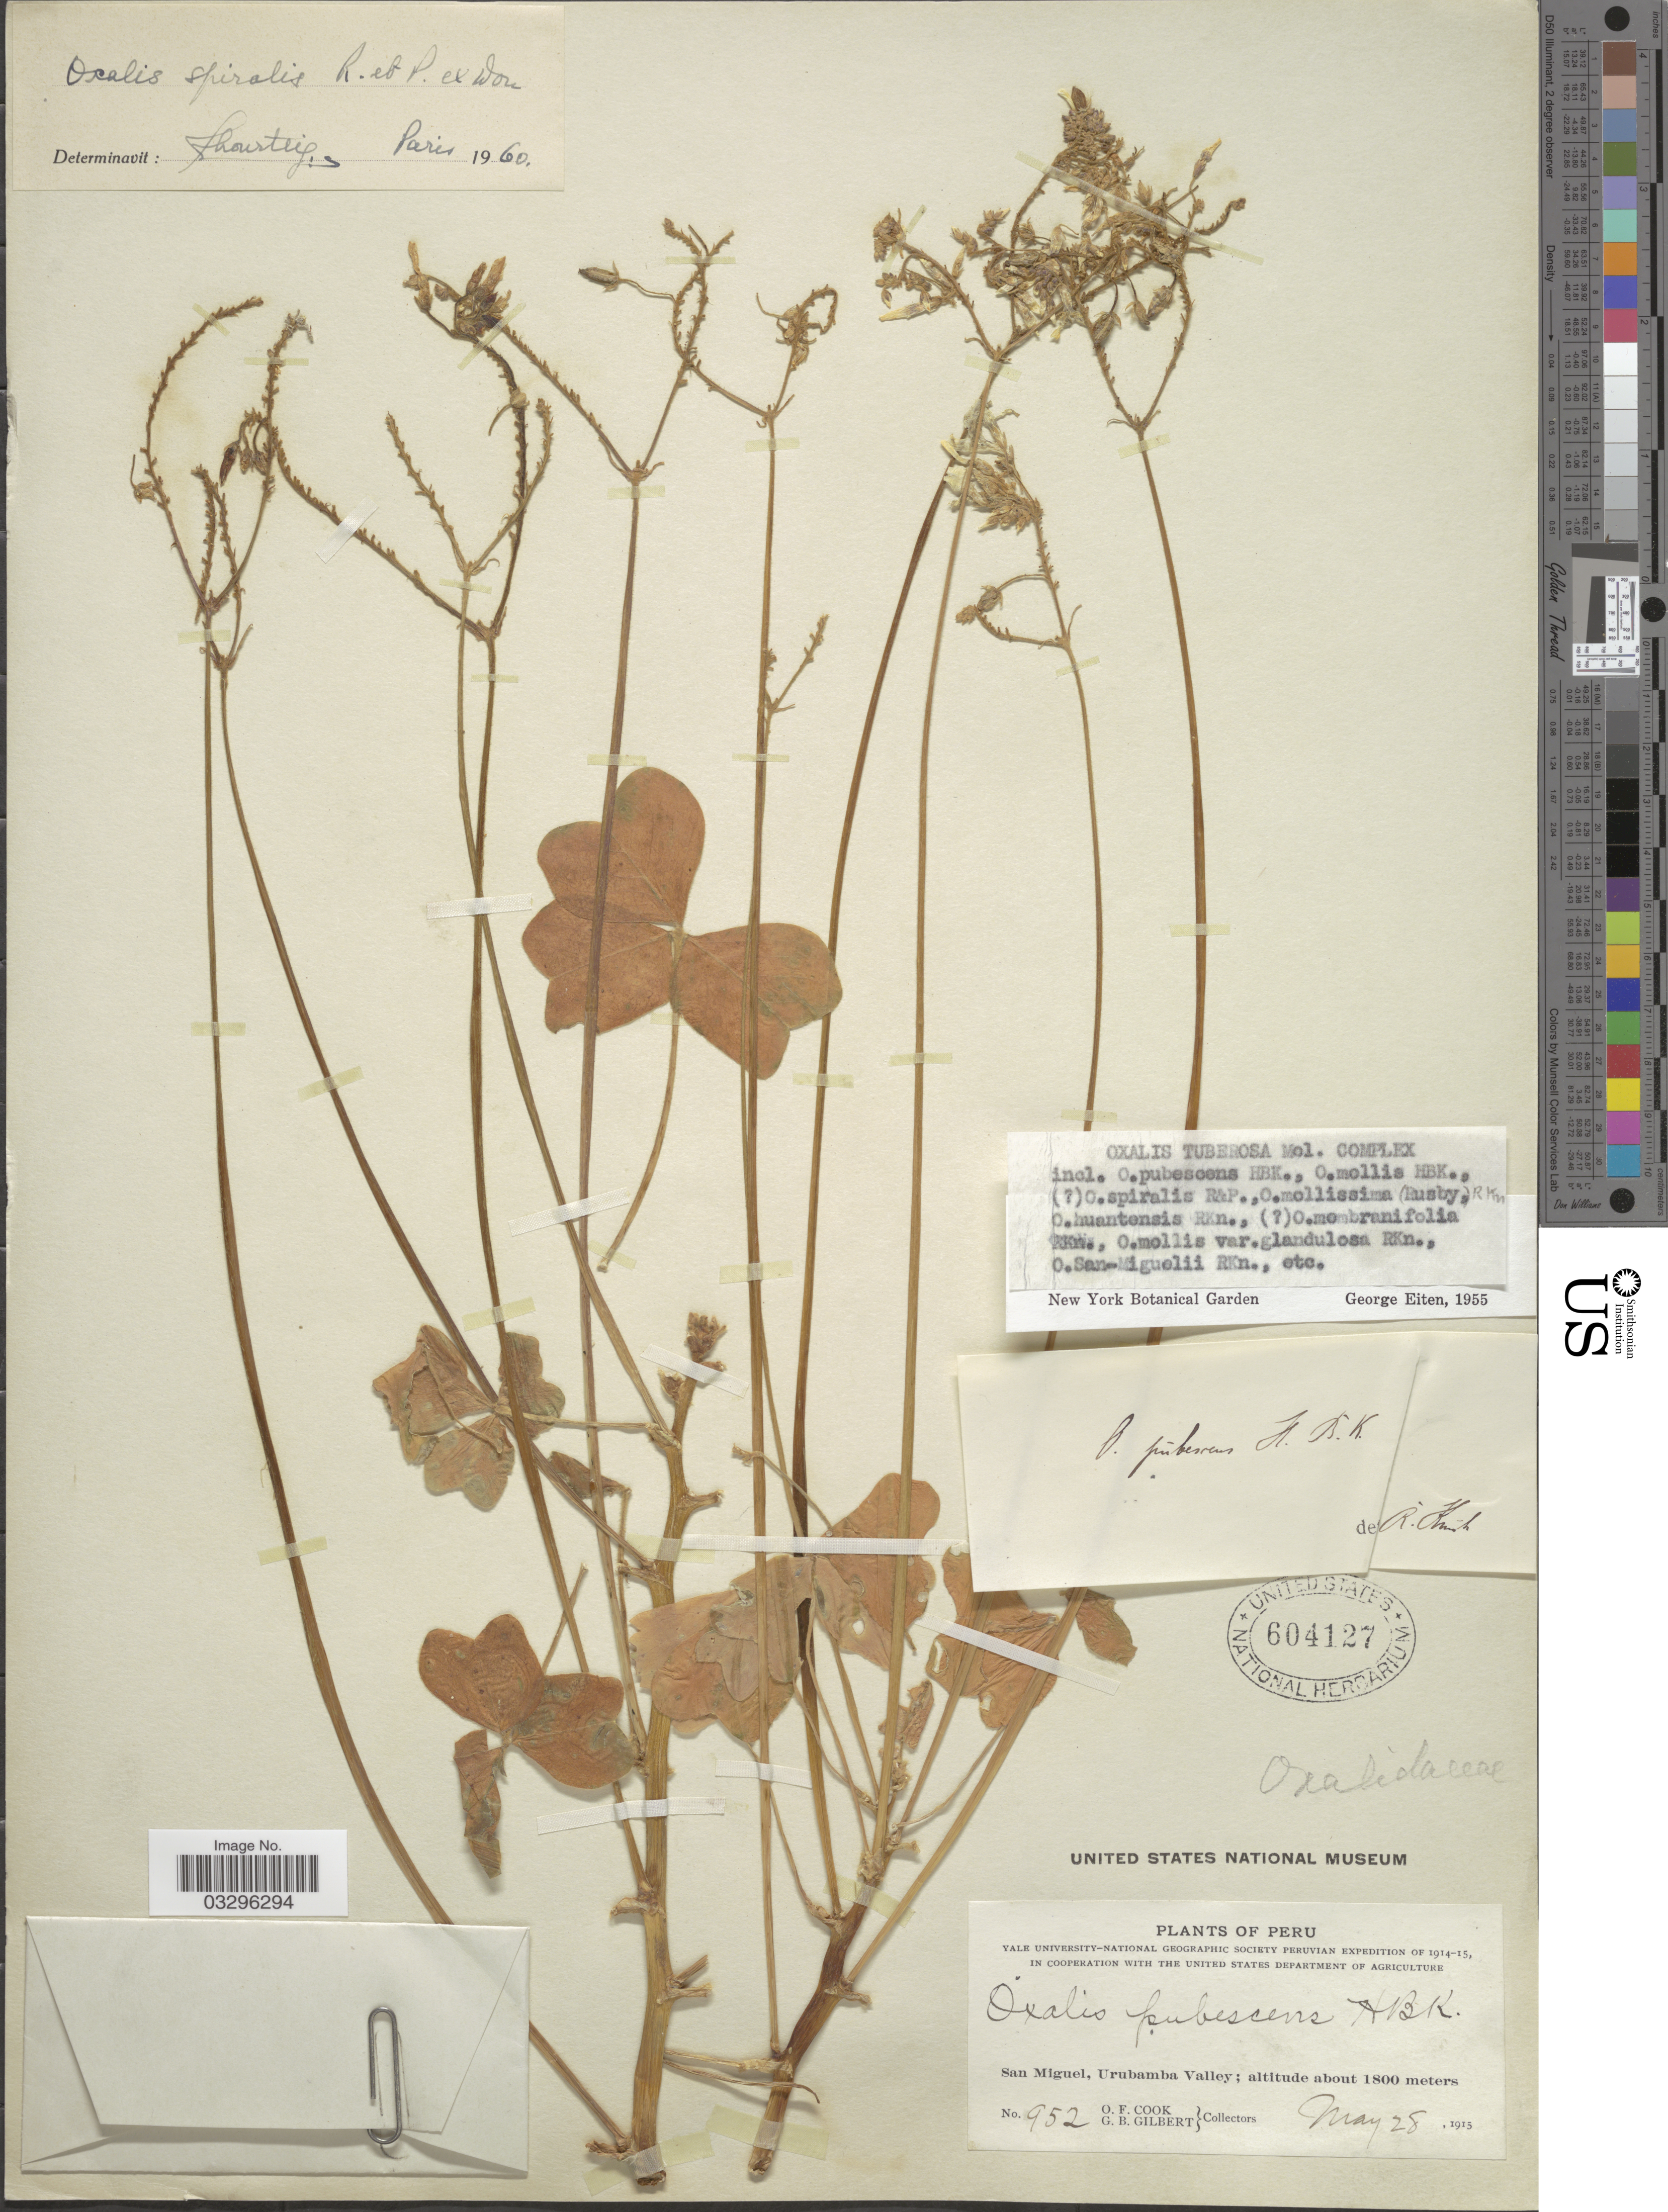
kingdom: Plantae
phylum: Tracheophyta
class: Magnoliopsida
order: Oxalidales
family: Oxalidaceae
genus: Oxalis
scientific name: Oxalis spiralis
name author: Ruiz & Pav. ex G. Don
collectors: O. F. Cook & G. B. Gilbert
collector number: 952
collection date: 1915-05-28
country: Peru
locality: San Miguel, Urubamba Valley.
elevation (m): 1800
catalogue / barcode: US 604127